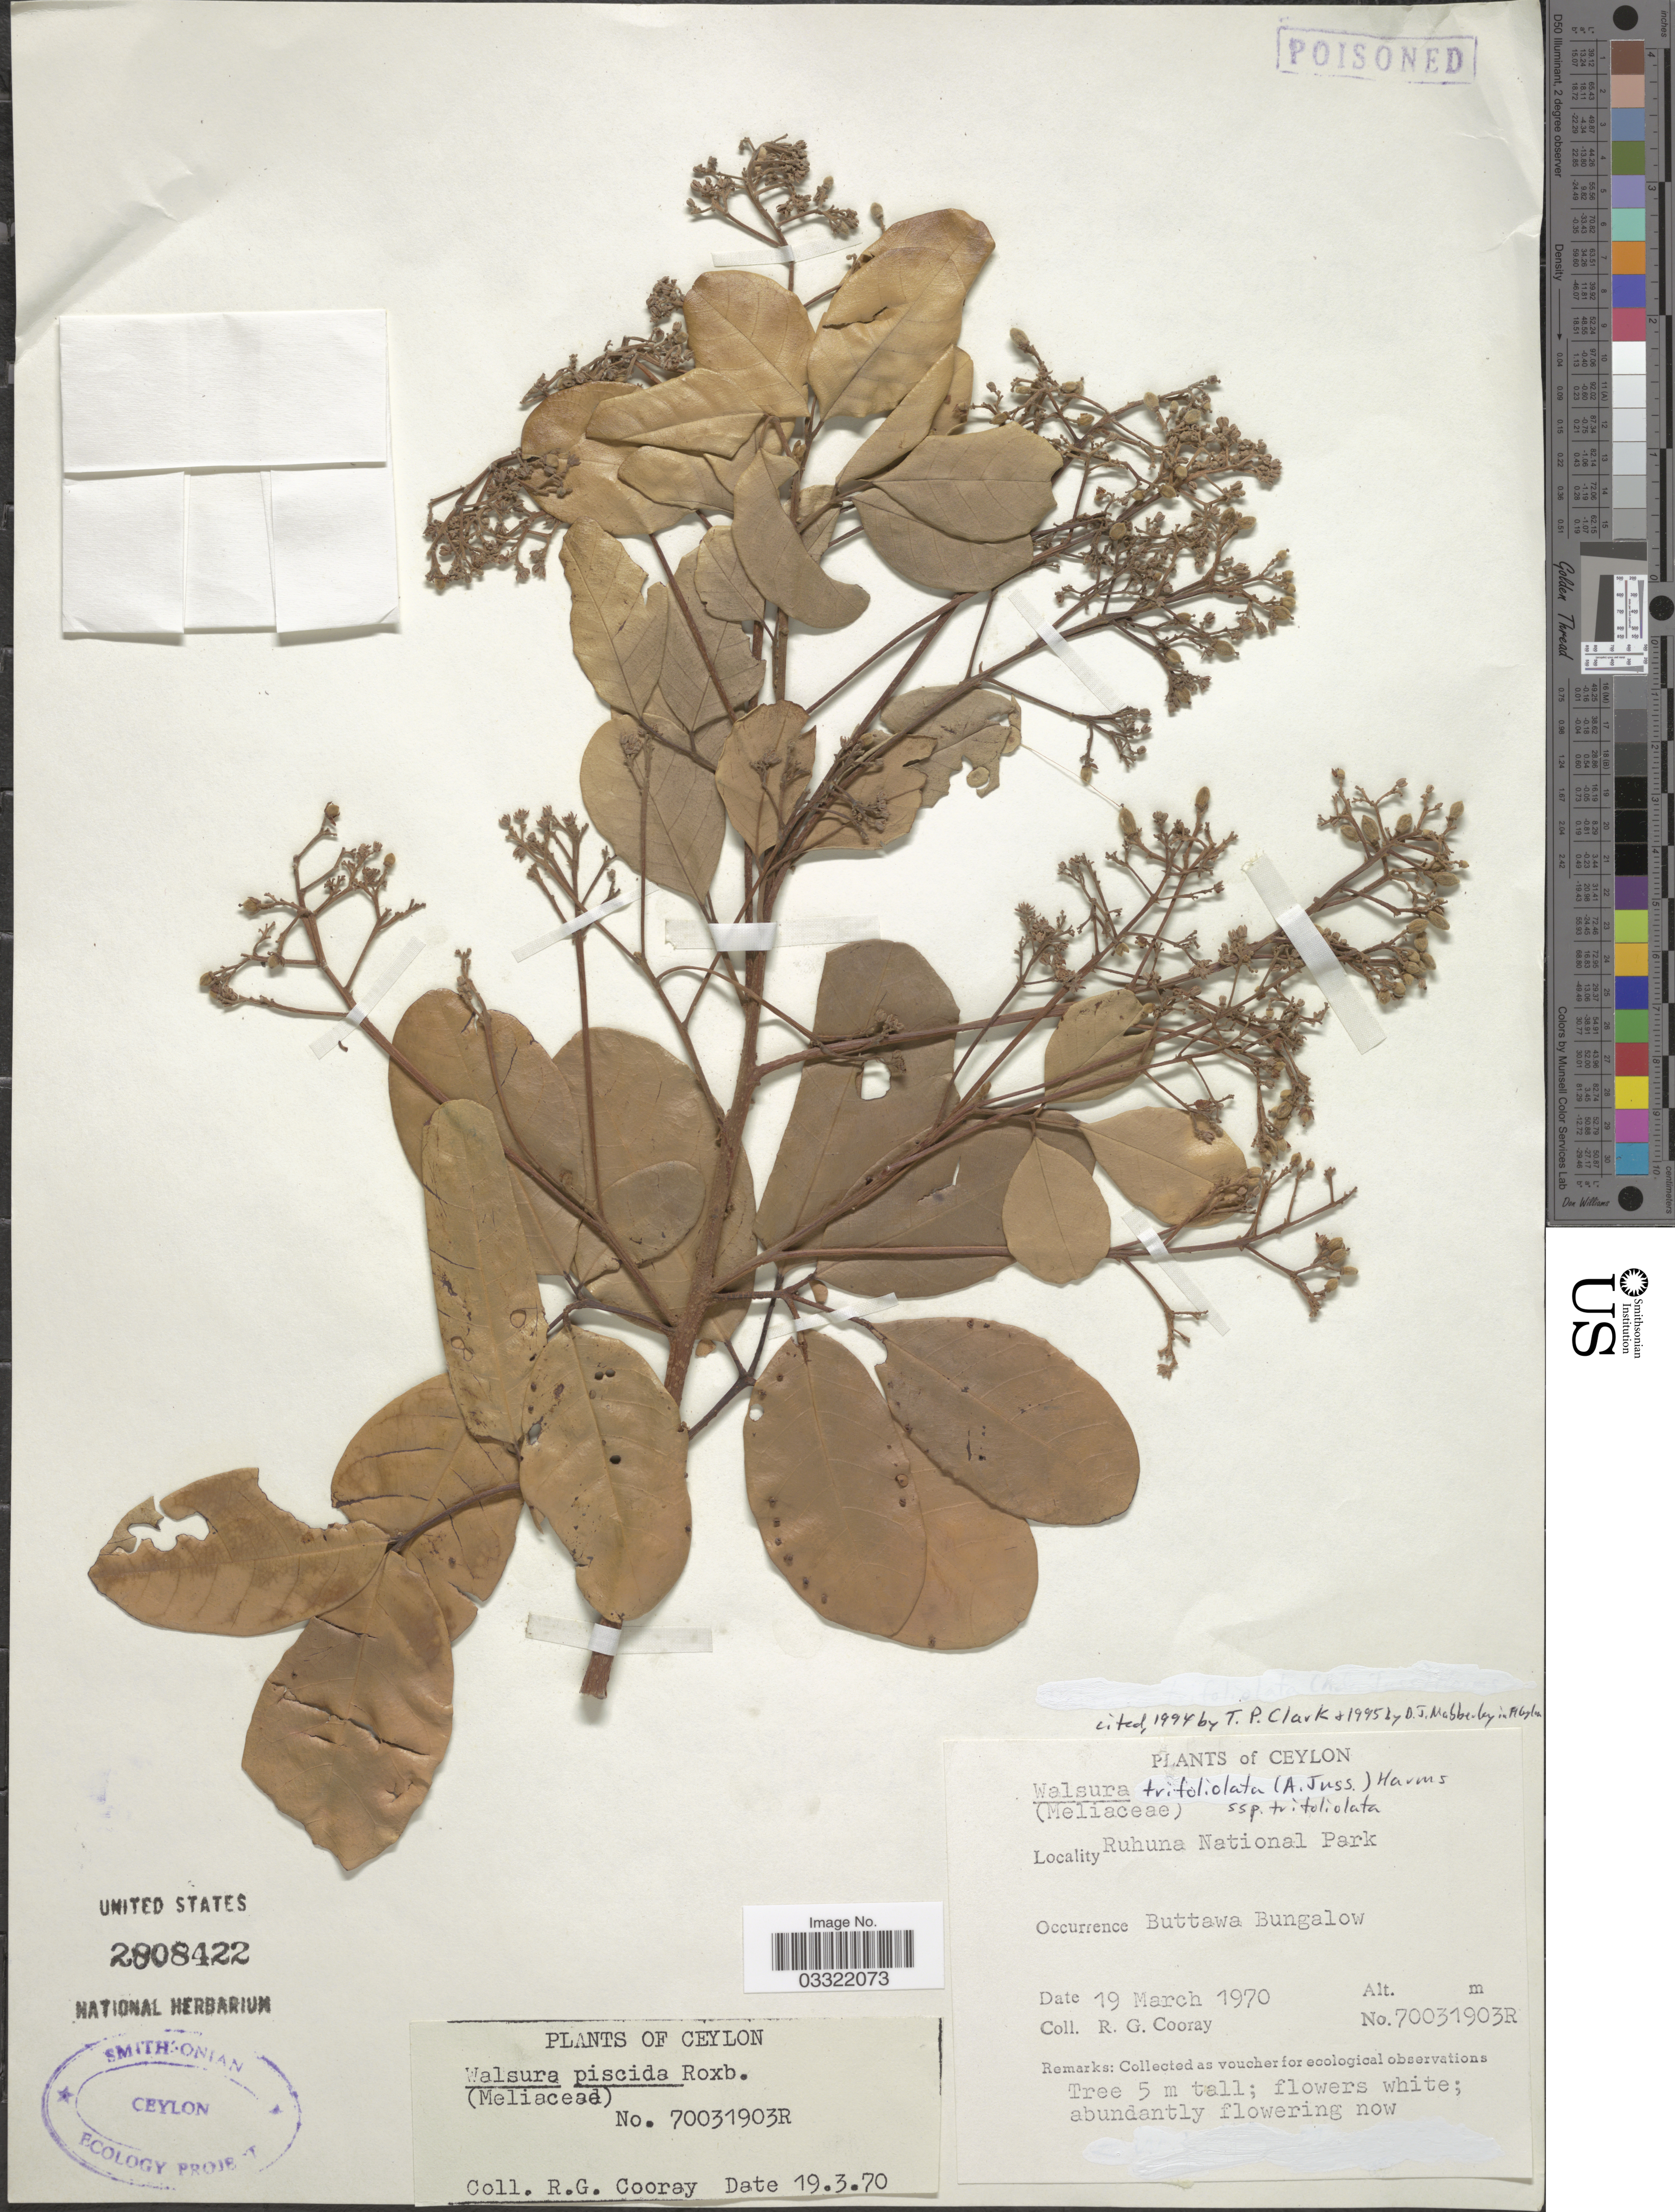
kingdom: Plantae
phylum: Tracheophyta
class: Magnoliopsida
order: Sapindales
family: Meliaceae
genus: Walsura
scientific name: Walsura trifoliolata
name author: (A. Juss.) Harms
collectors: R. Cooray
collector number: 70031903R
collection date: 1970-03-19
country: Sri Lanka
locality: Ceylon, Ruhuna National Park.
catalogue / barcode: US 2808422